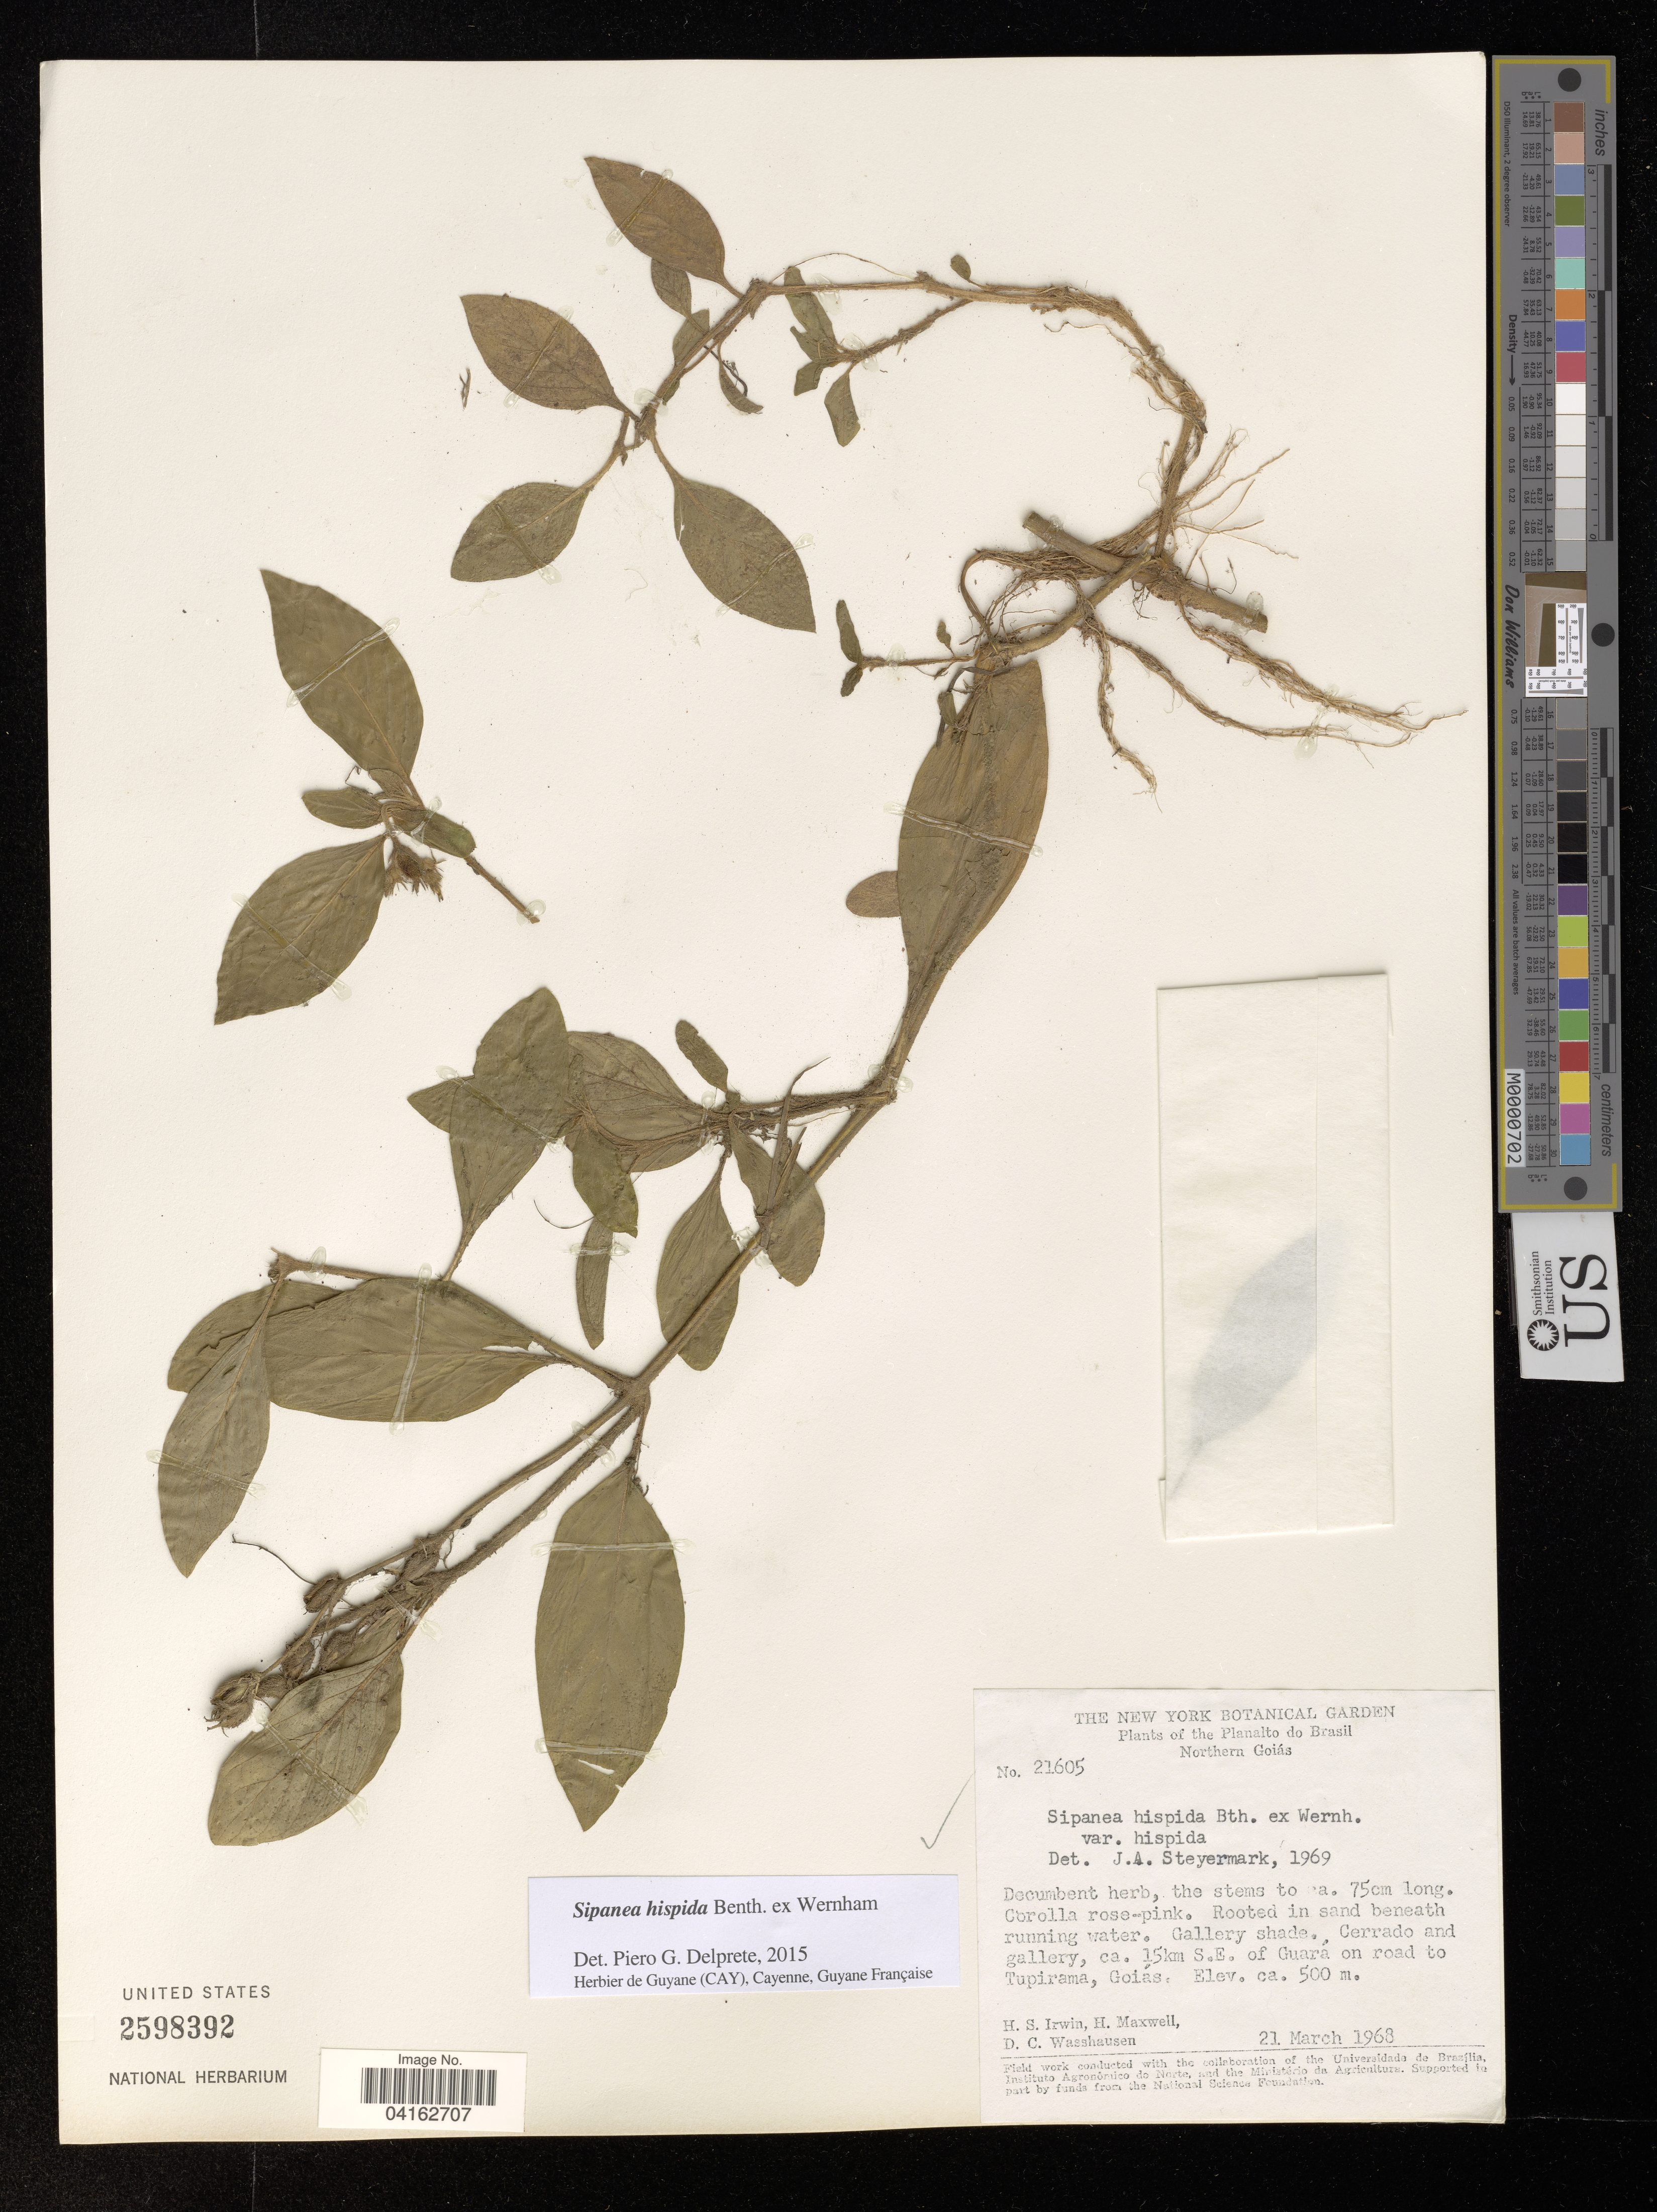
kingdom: Plantae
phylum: Tracheophyta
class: Magnoliopsida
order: Gentianales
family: Rubiaceae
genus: Sipanea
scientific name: Sipanea hispida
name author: Benth. ex Wernham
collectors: H. Irwin, H. Maxwell & D. C. Wasshausen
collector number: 21605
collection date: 1968-03-21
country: Brazil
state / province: Goiás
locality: Planalto do Brasil. Northern Goiás. Cerrado and gallery, ca. 15 km S. E. of Guará on road to Tupirama.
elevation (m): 500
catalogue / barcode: US 2598392